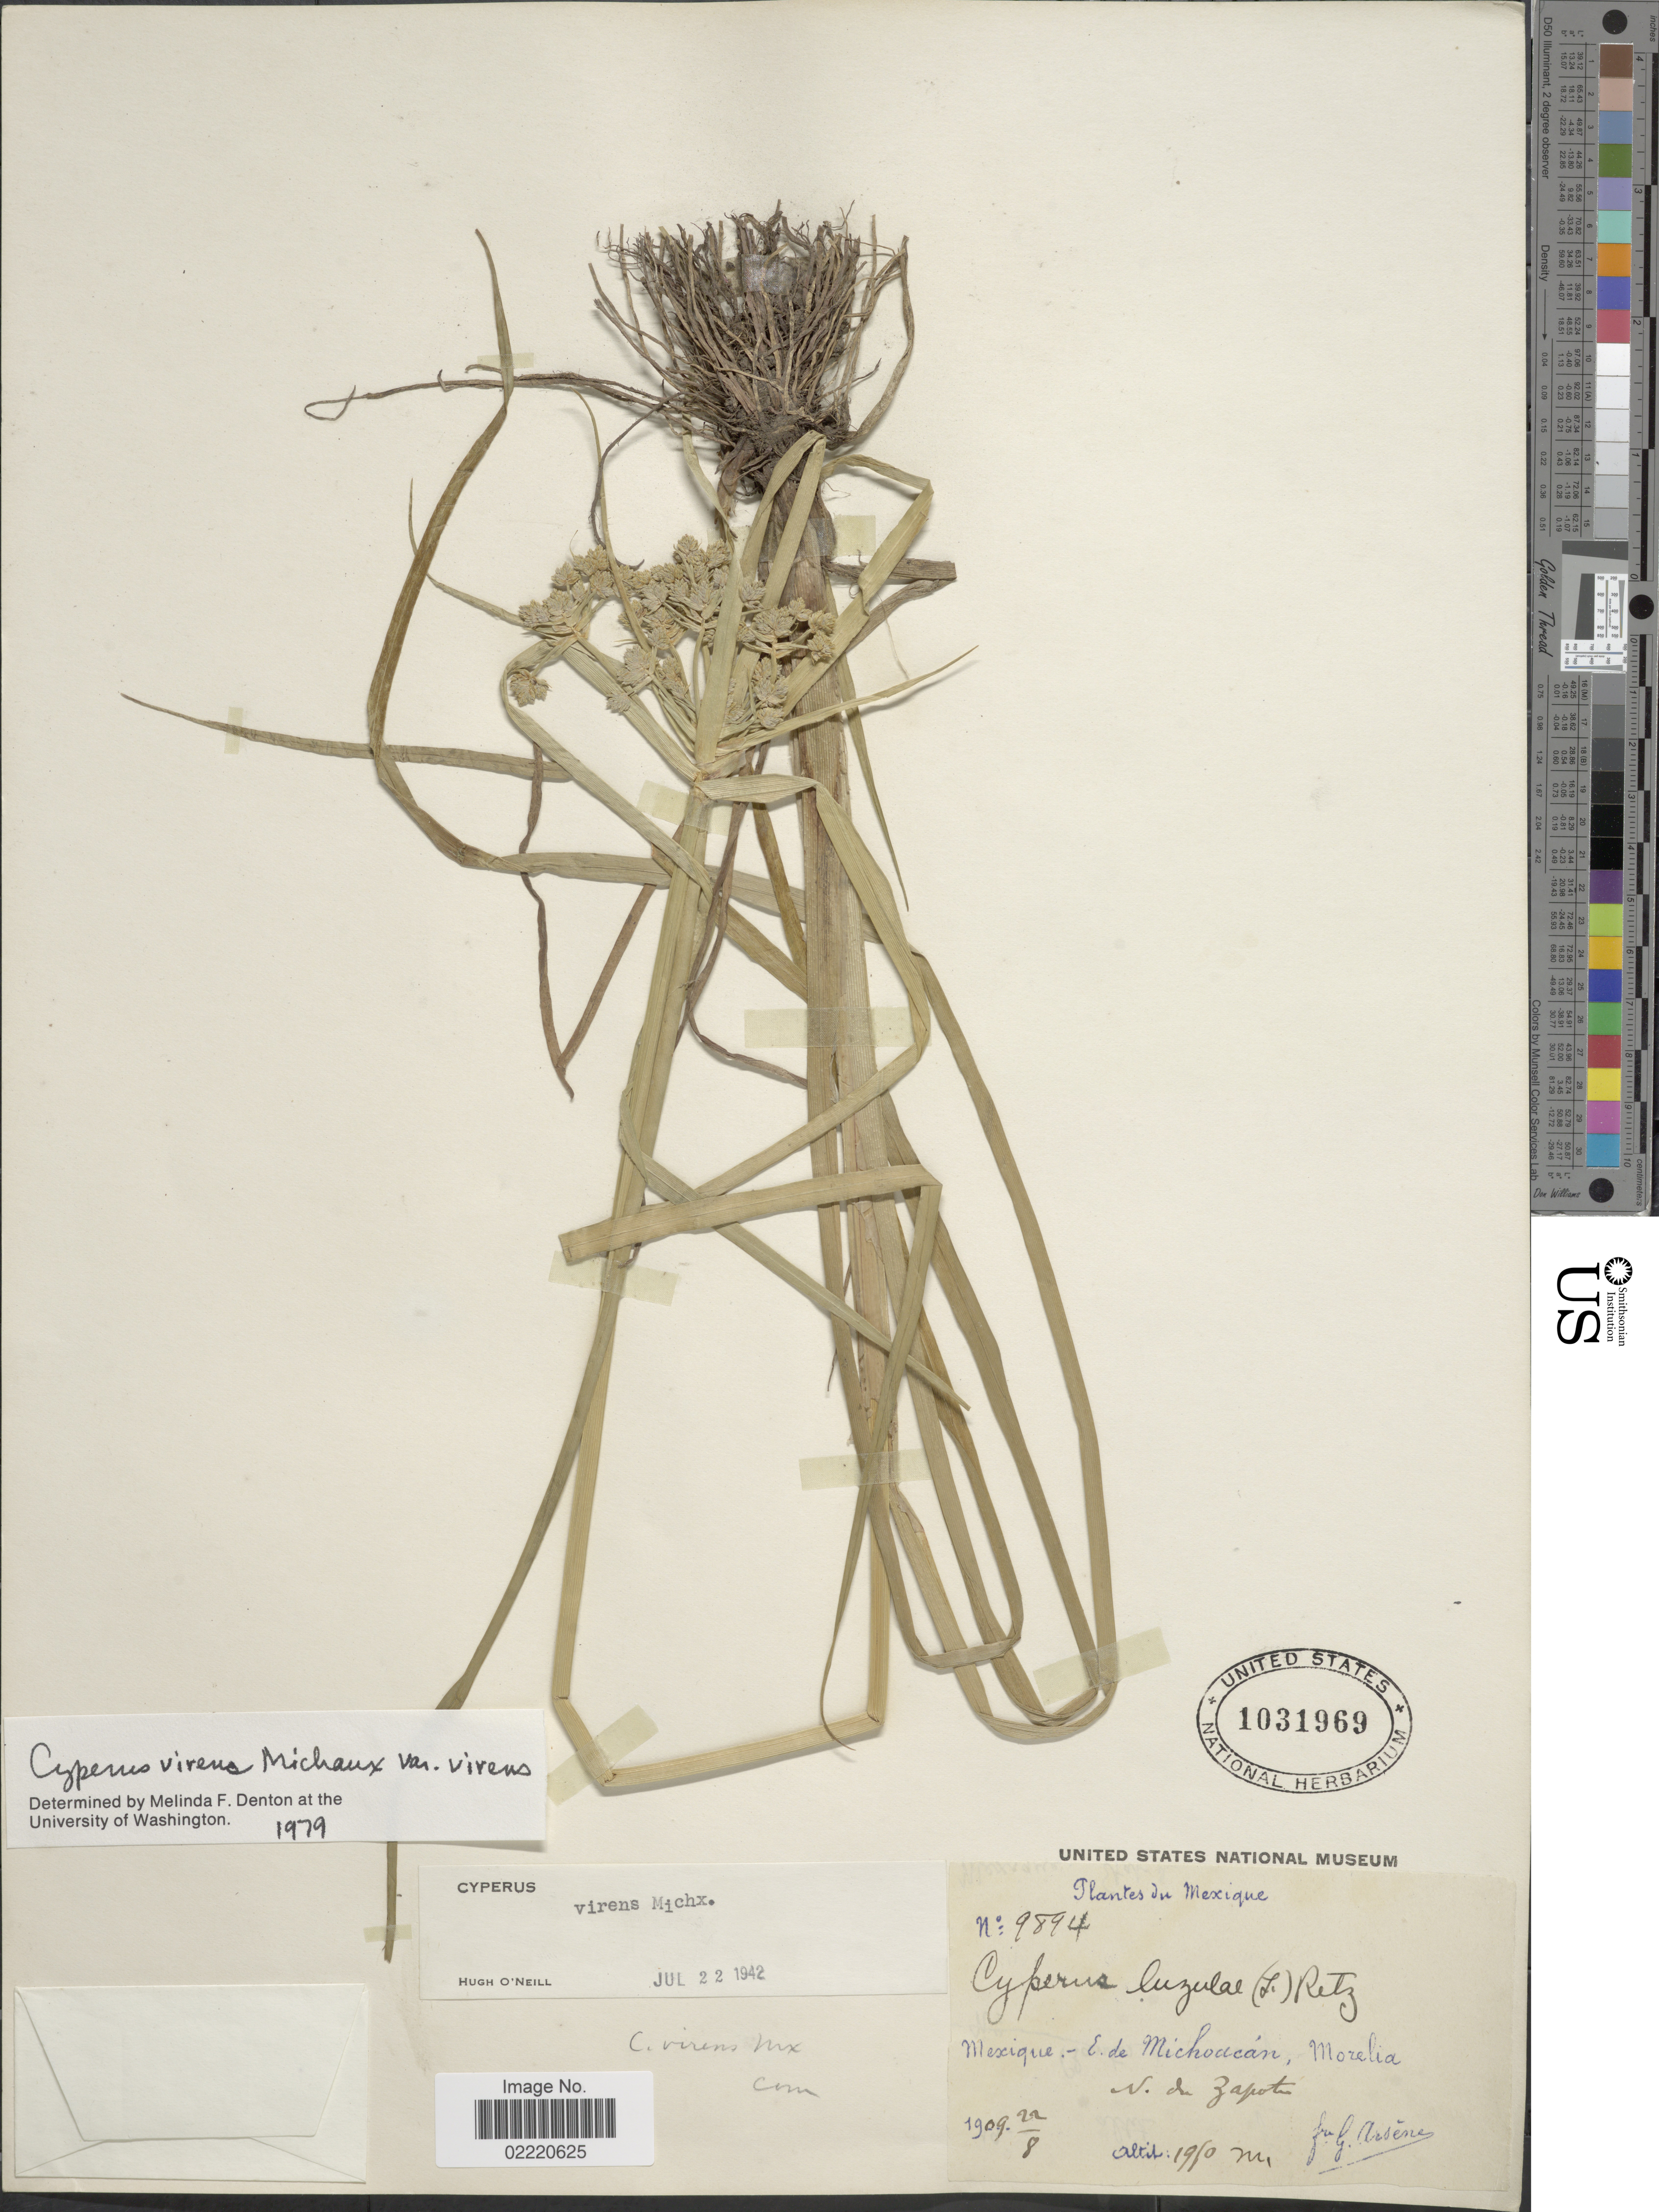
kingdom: Plantae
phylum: Tracheophyta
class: Liliopsida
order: Poales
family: Cyperaceae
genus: Cyperus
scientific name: Cyperus virens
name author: Michx.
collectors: Bro. G. Arsène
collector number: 9894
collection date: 1909-08-22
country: Mexico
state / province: Michoacán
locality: E. de Michoacan, Morelia, N de Zapote.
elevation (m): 1980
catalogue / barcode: US 1031969